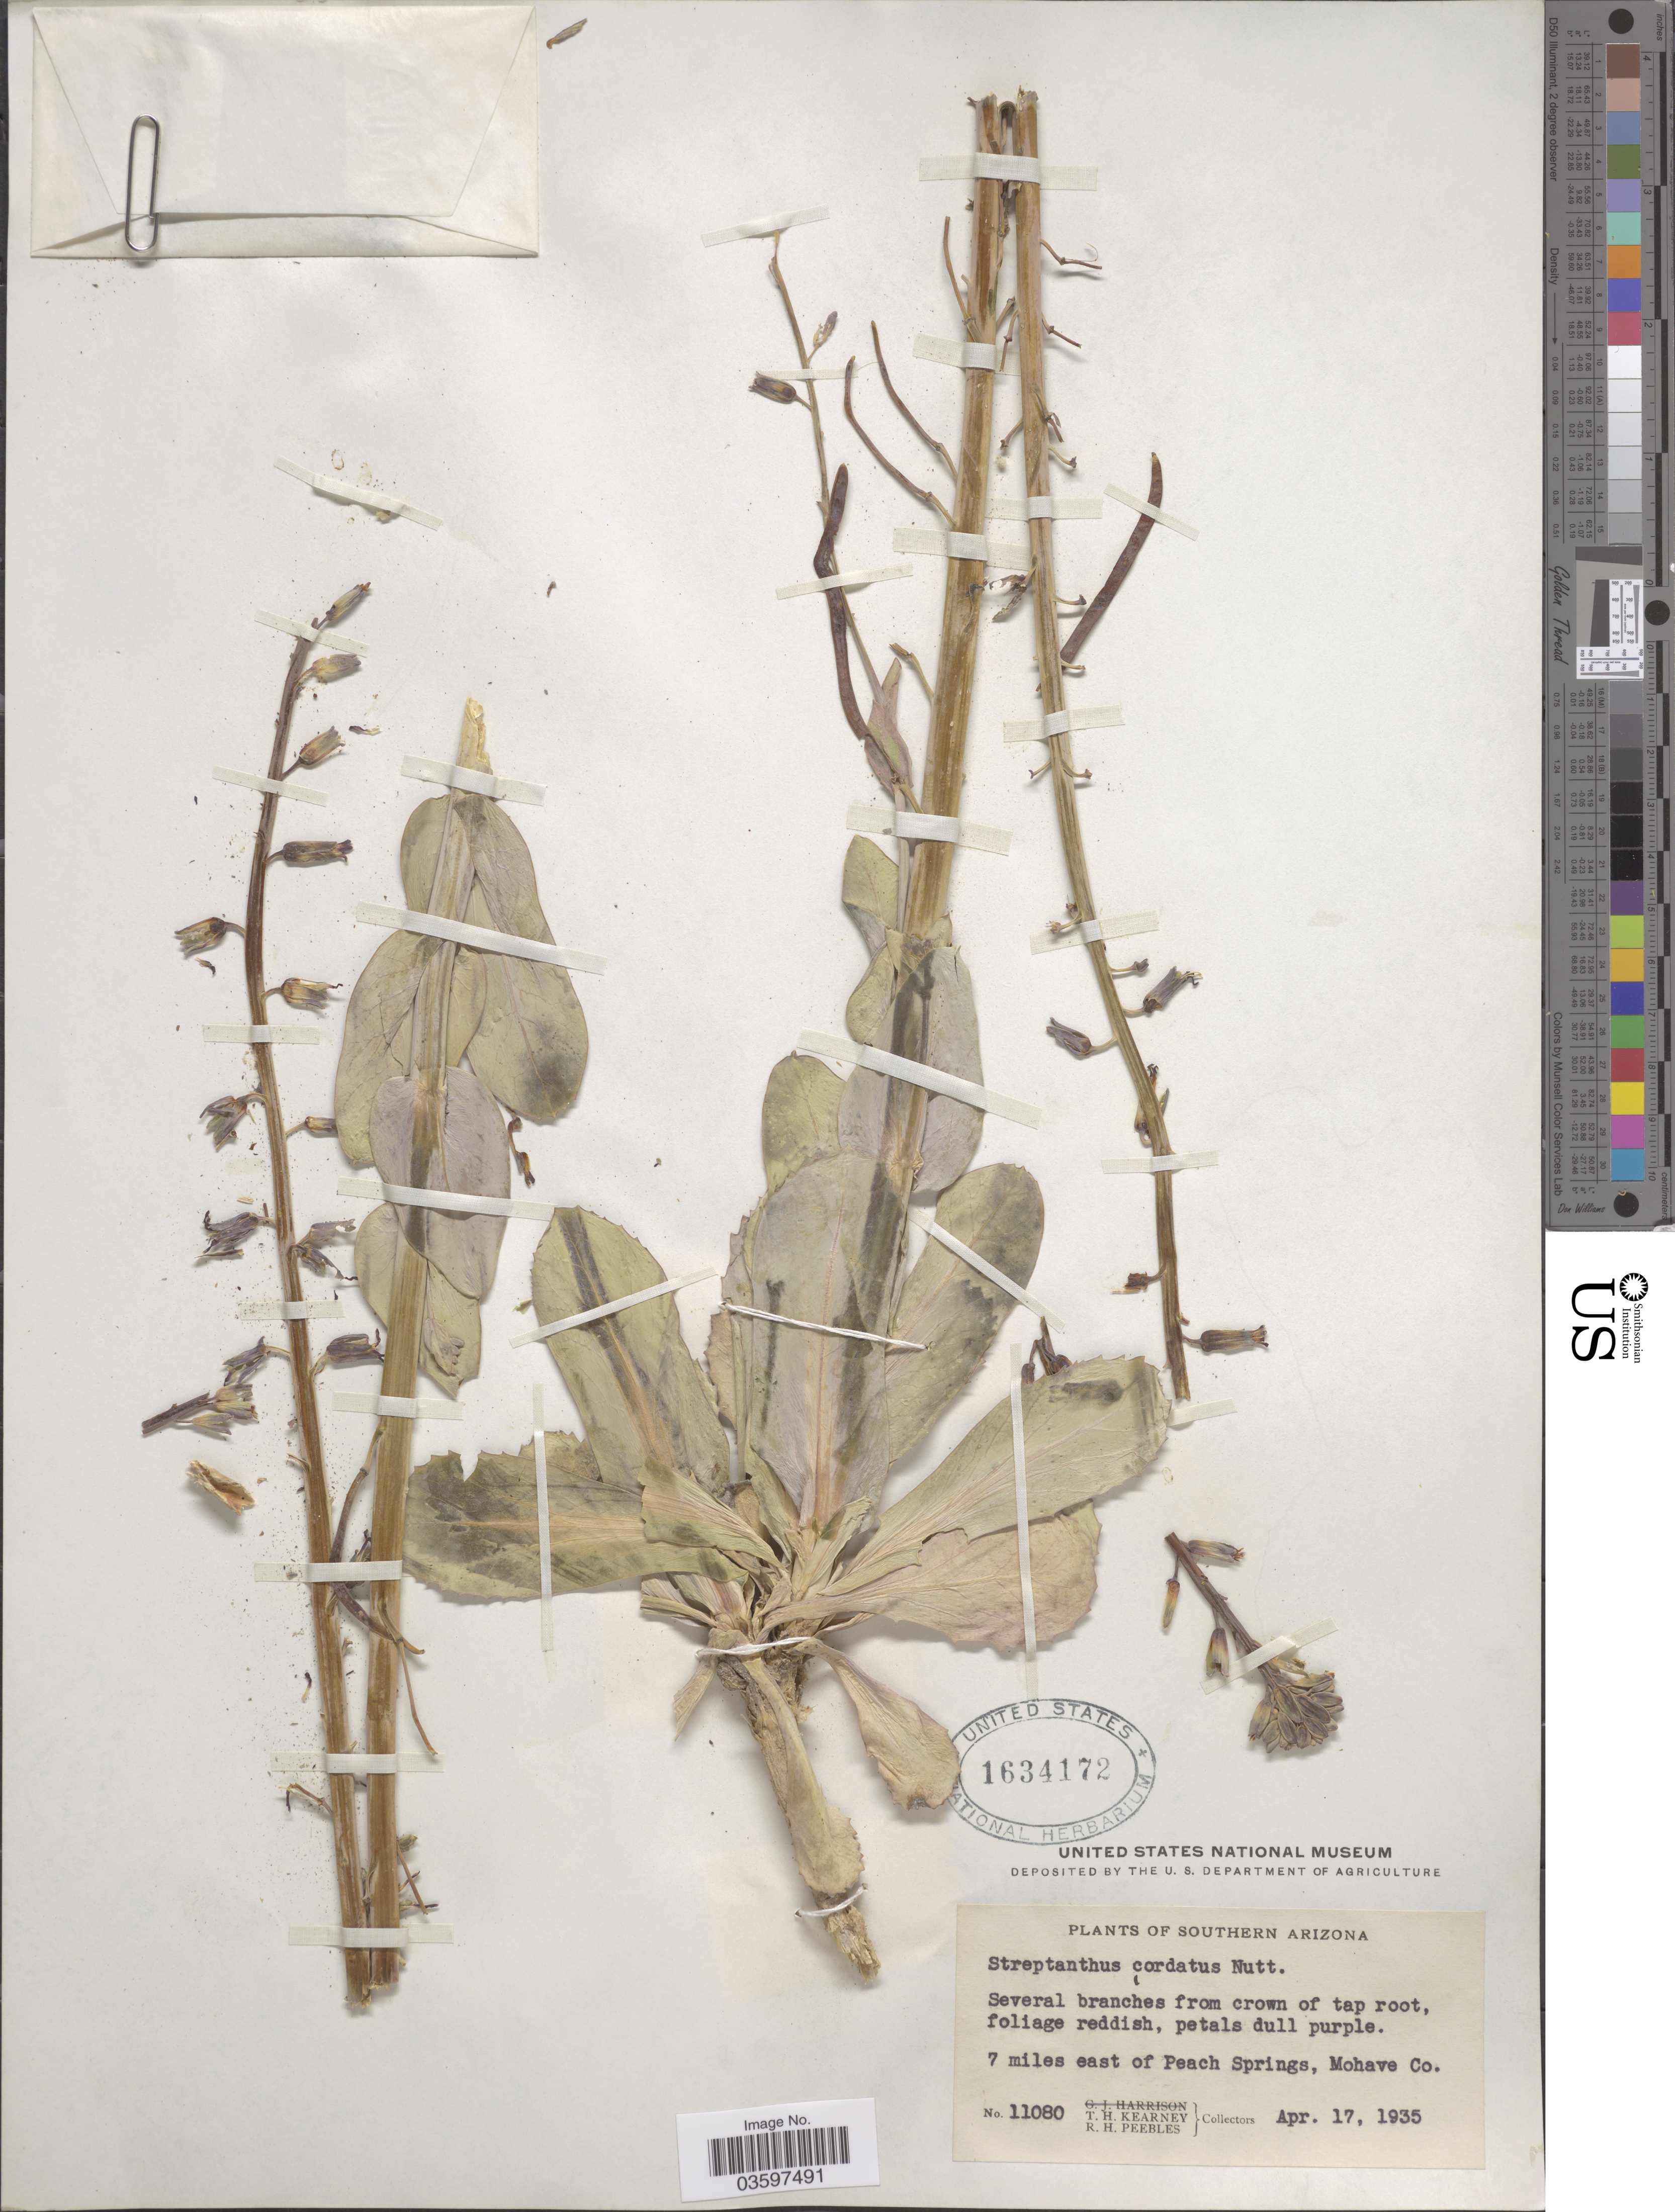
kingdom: Plantae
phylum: Tracheophyta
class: Magnoliopsida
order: Brassicales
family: Brassicaceae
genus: Streptanthus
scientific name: Streptanthus cordatus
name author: Nutt. ex Torr. & A. Gray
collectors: T. H. Kearney & R. H. Peebles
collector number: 11080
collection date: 1935-04-17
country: United States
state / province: Arizona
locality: Southern Arizona. 7 miles east of Peach Springs, Mohave Co.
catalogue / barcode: US 1634172